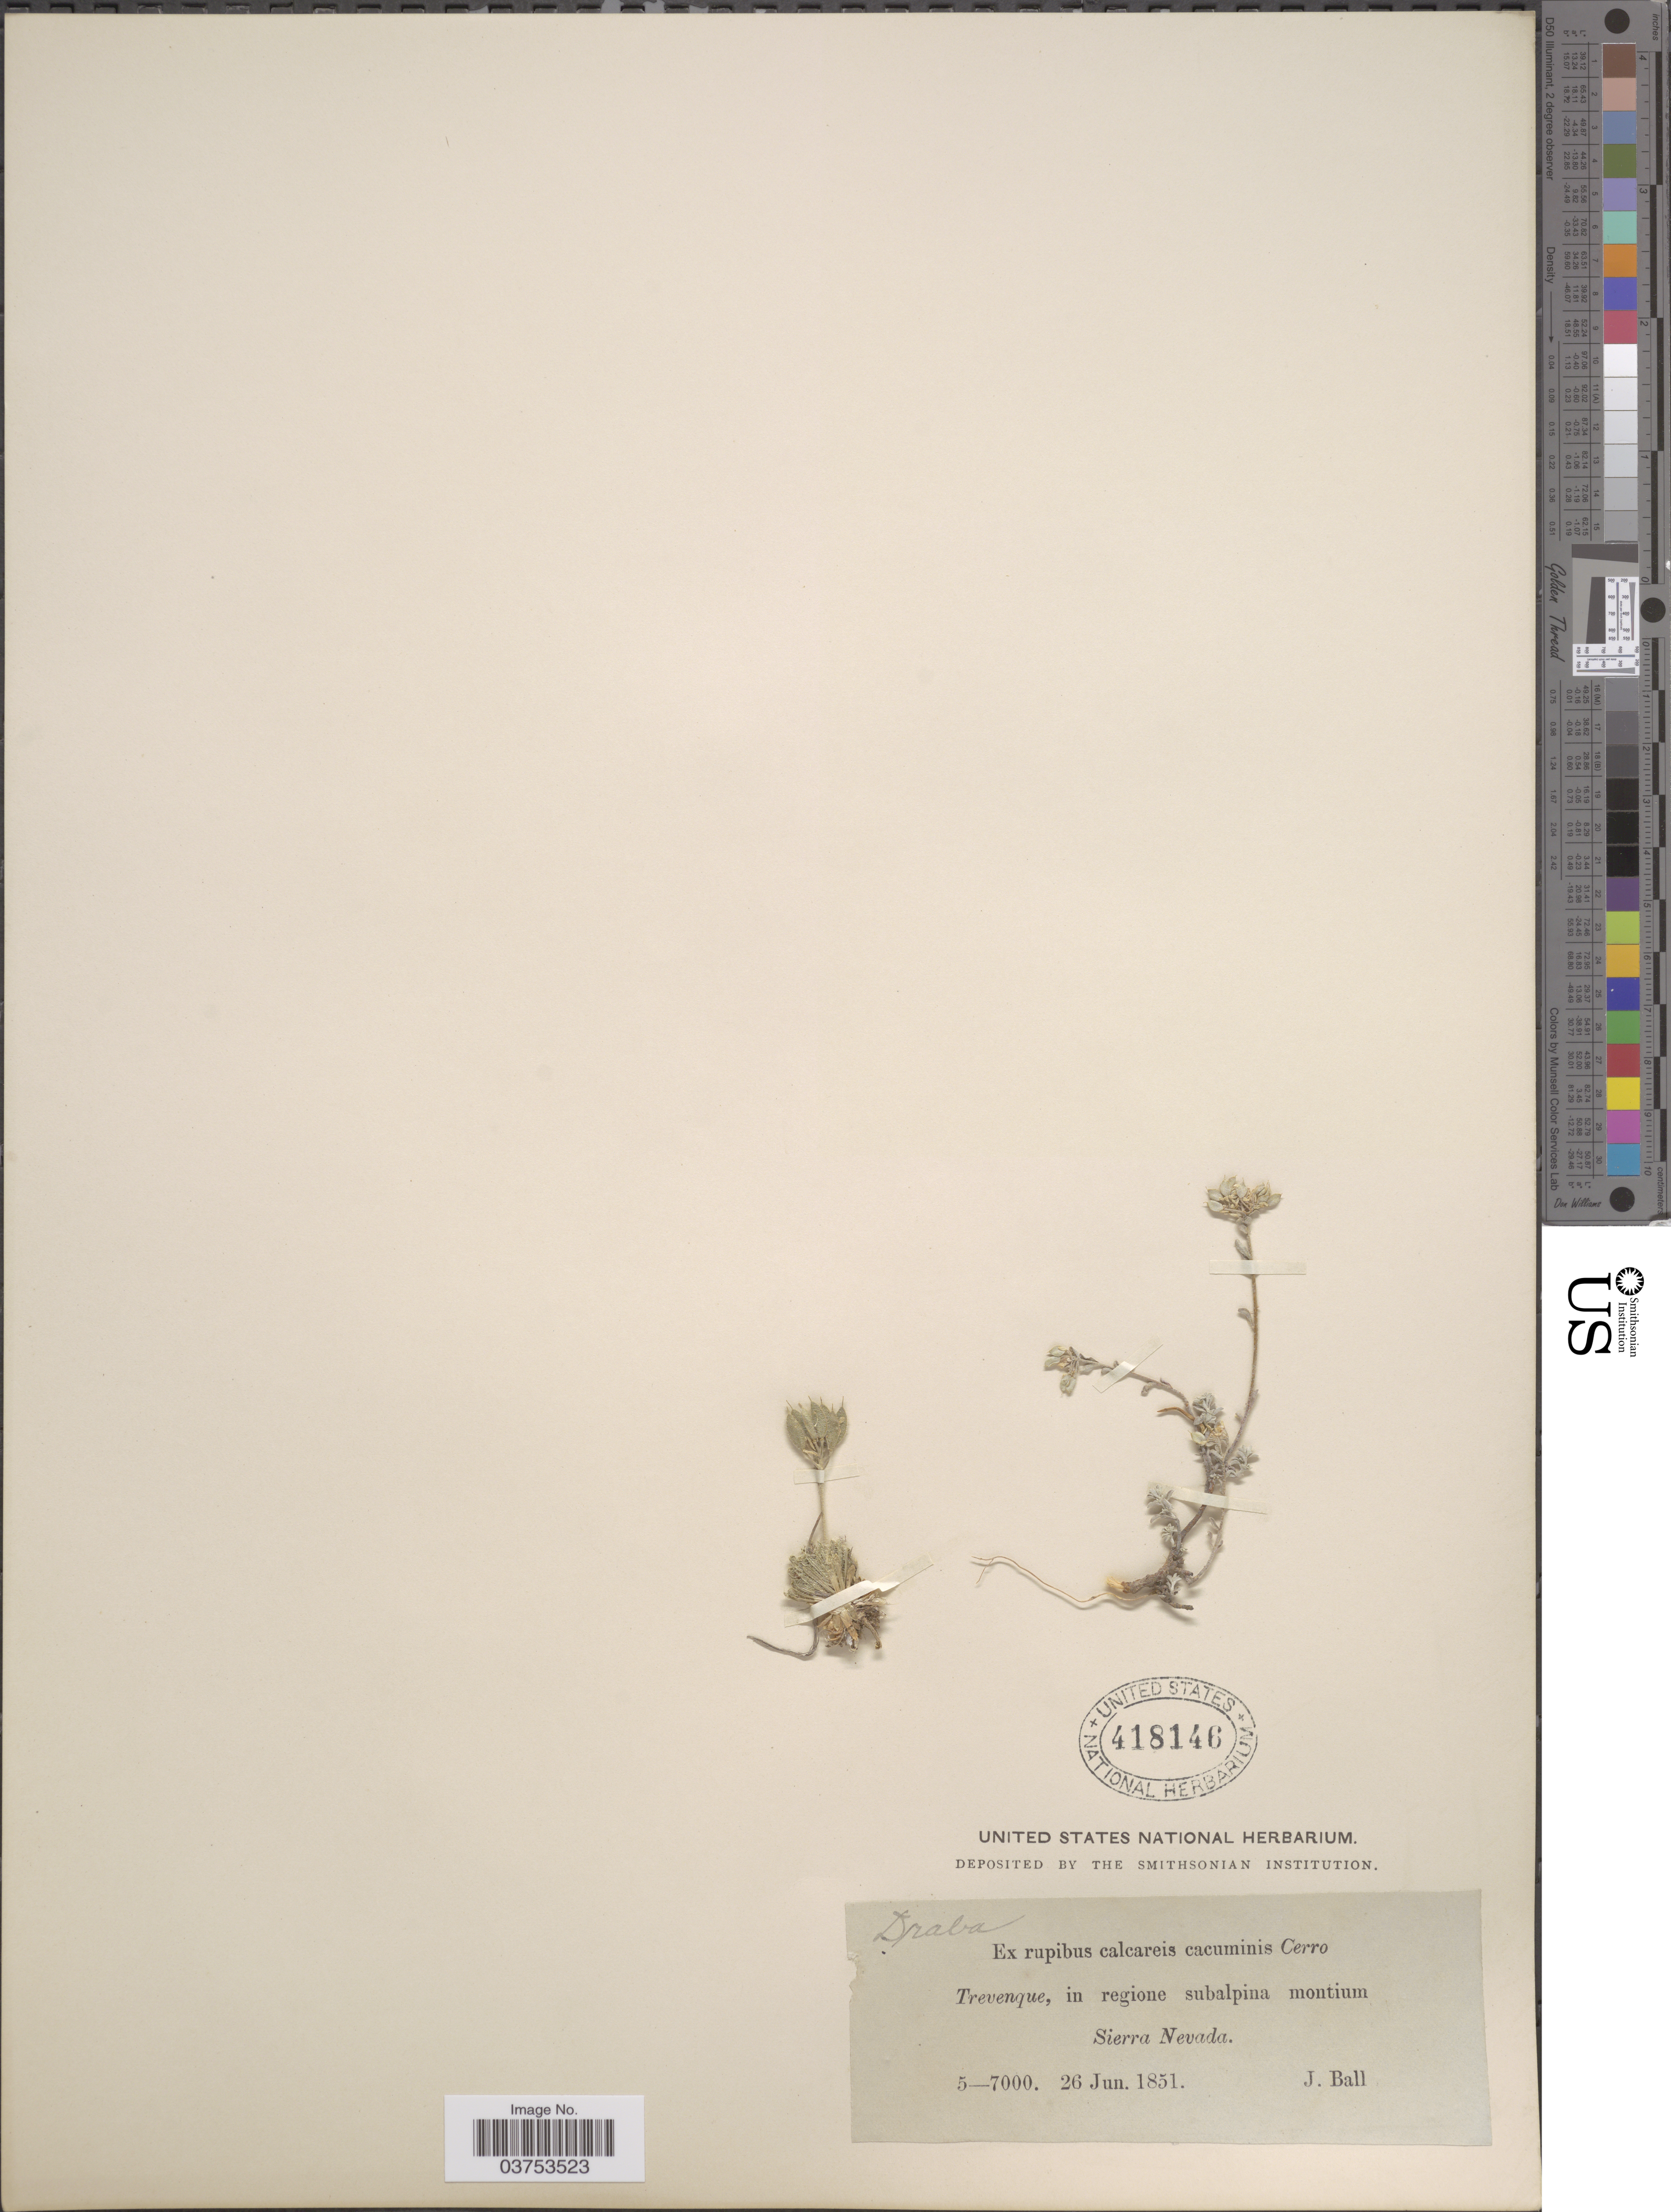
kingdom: Plantae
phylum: Tracheophyta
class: Magnoliopsida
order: Brassicales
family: Brassicaceae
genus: Draba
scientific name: Draba sp.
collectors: J. Ball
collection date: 1851-06-26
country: Spain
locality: Ex rupibus calcareis cacuminis Cerro Trevenque, in regione subalpina montium Sierra Nevada.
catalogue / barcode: US 418146